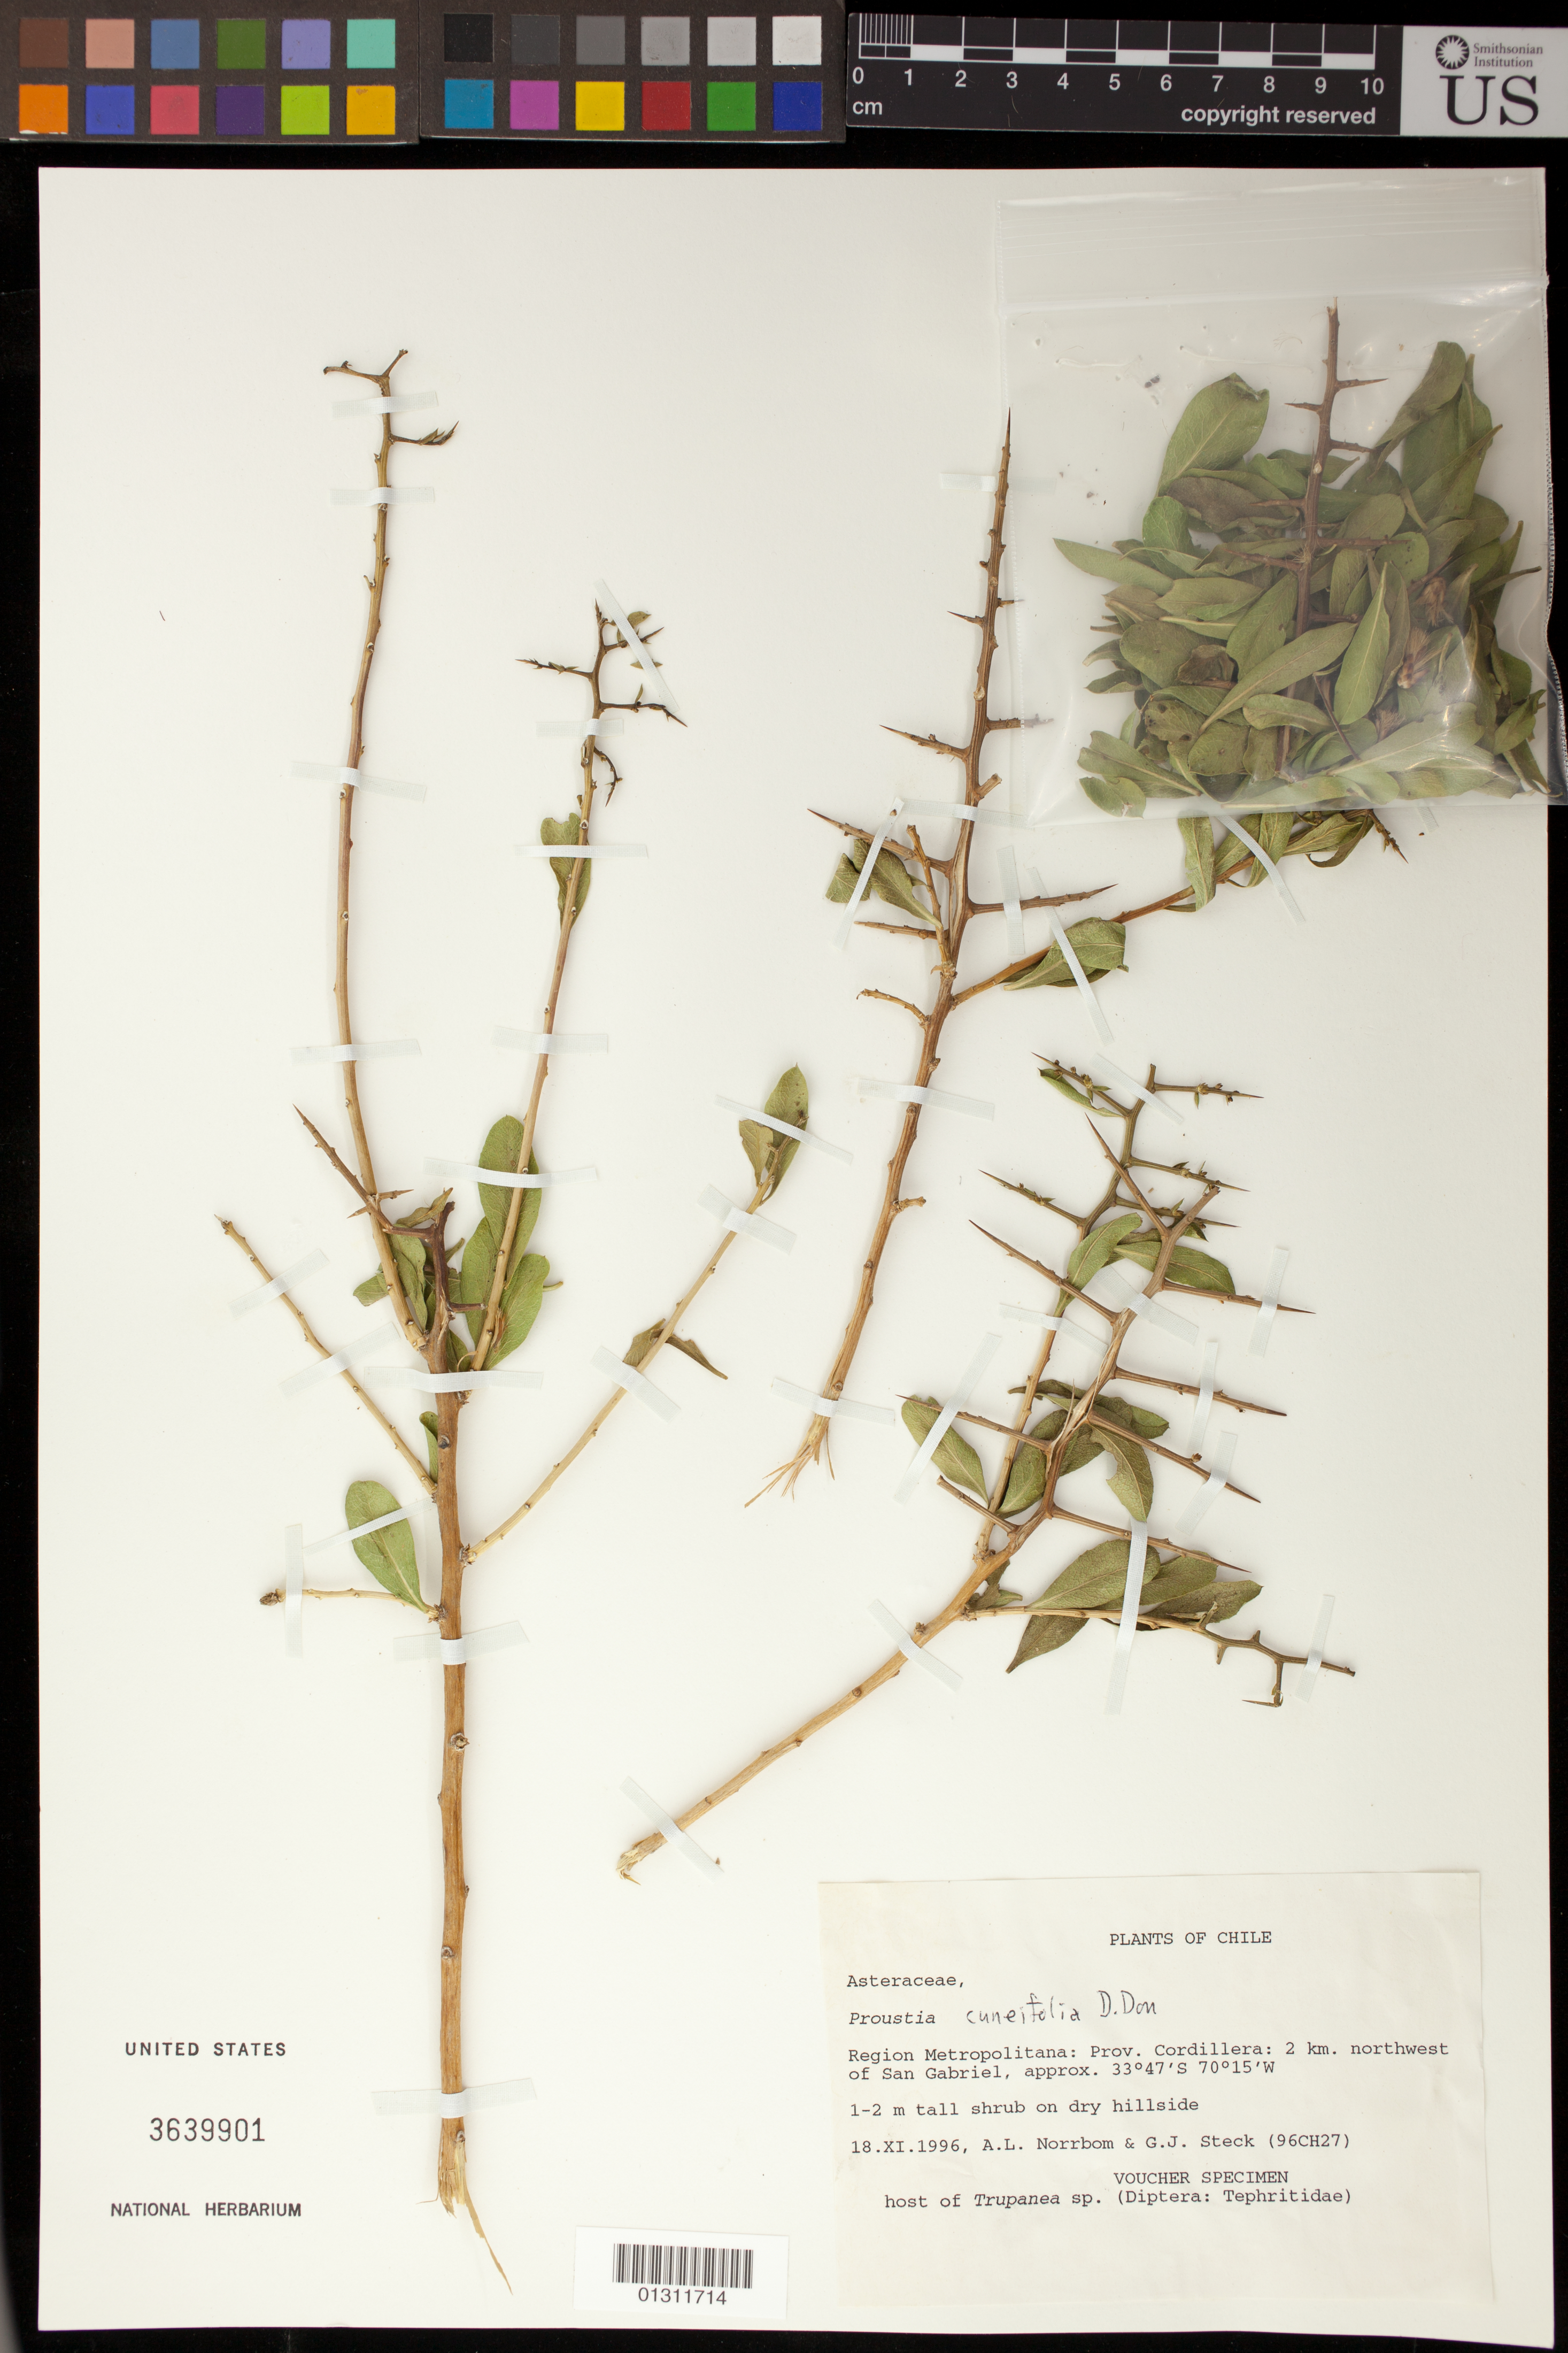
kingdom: Plantae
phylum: Tracheophyta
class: Magnoliopsida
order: Asterales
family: Asteraceae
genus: Proustia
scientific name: Proustia cuneifolia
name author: D. Don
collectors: A. L. Norrbom & G. Steck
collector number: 96CH27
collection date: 1996-11-18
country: Chile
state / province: Región Metropolitana (RM)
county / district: Cordillera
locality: Prov. Cordillera: 2 km NW of San Gabriel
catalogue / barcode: US 3639901